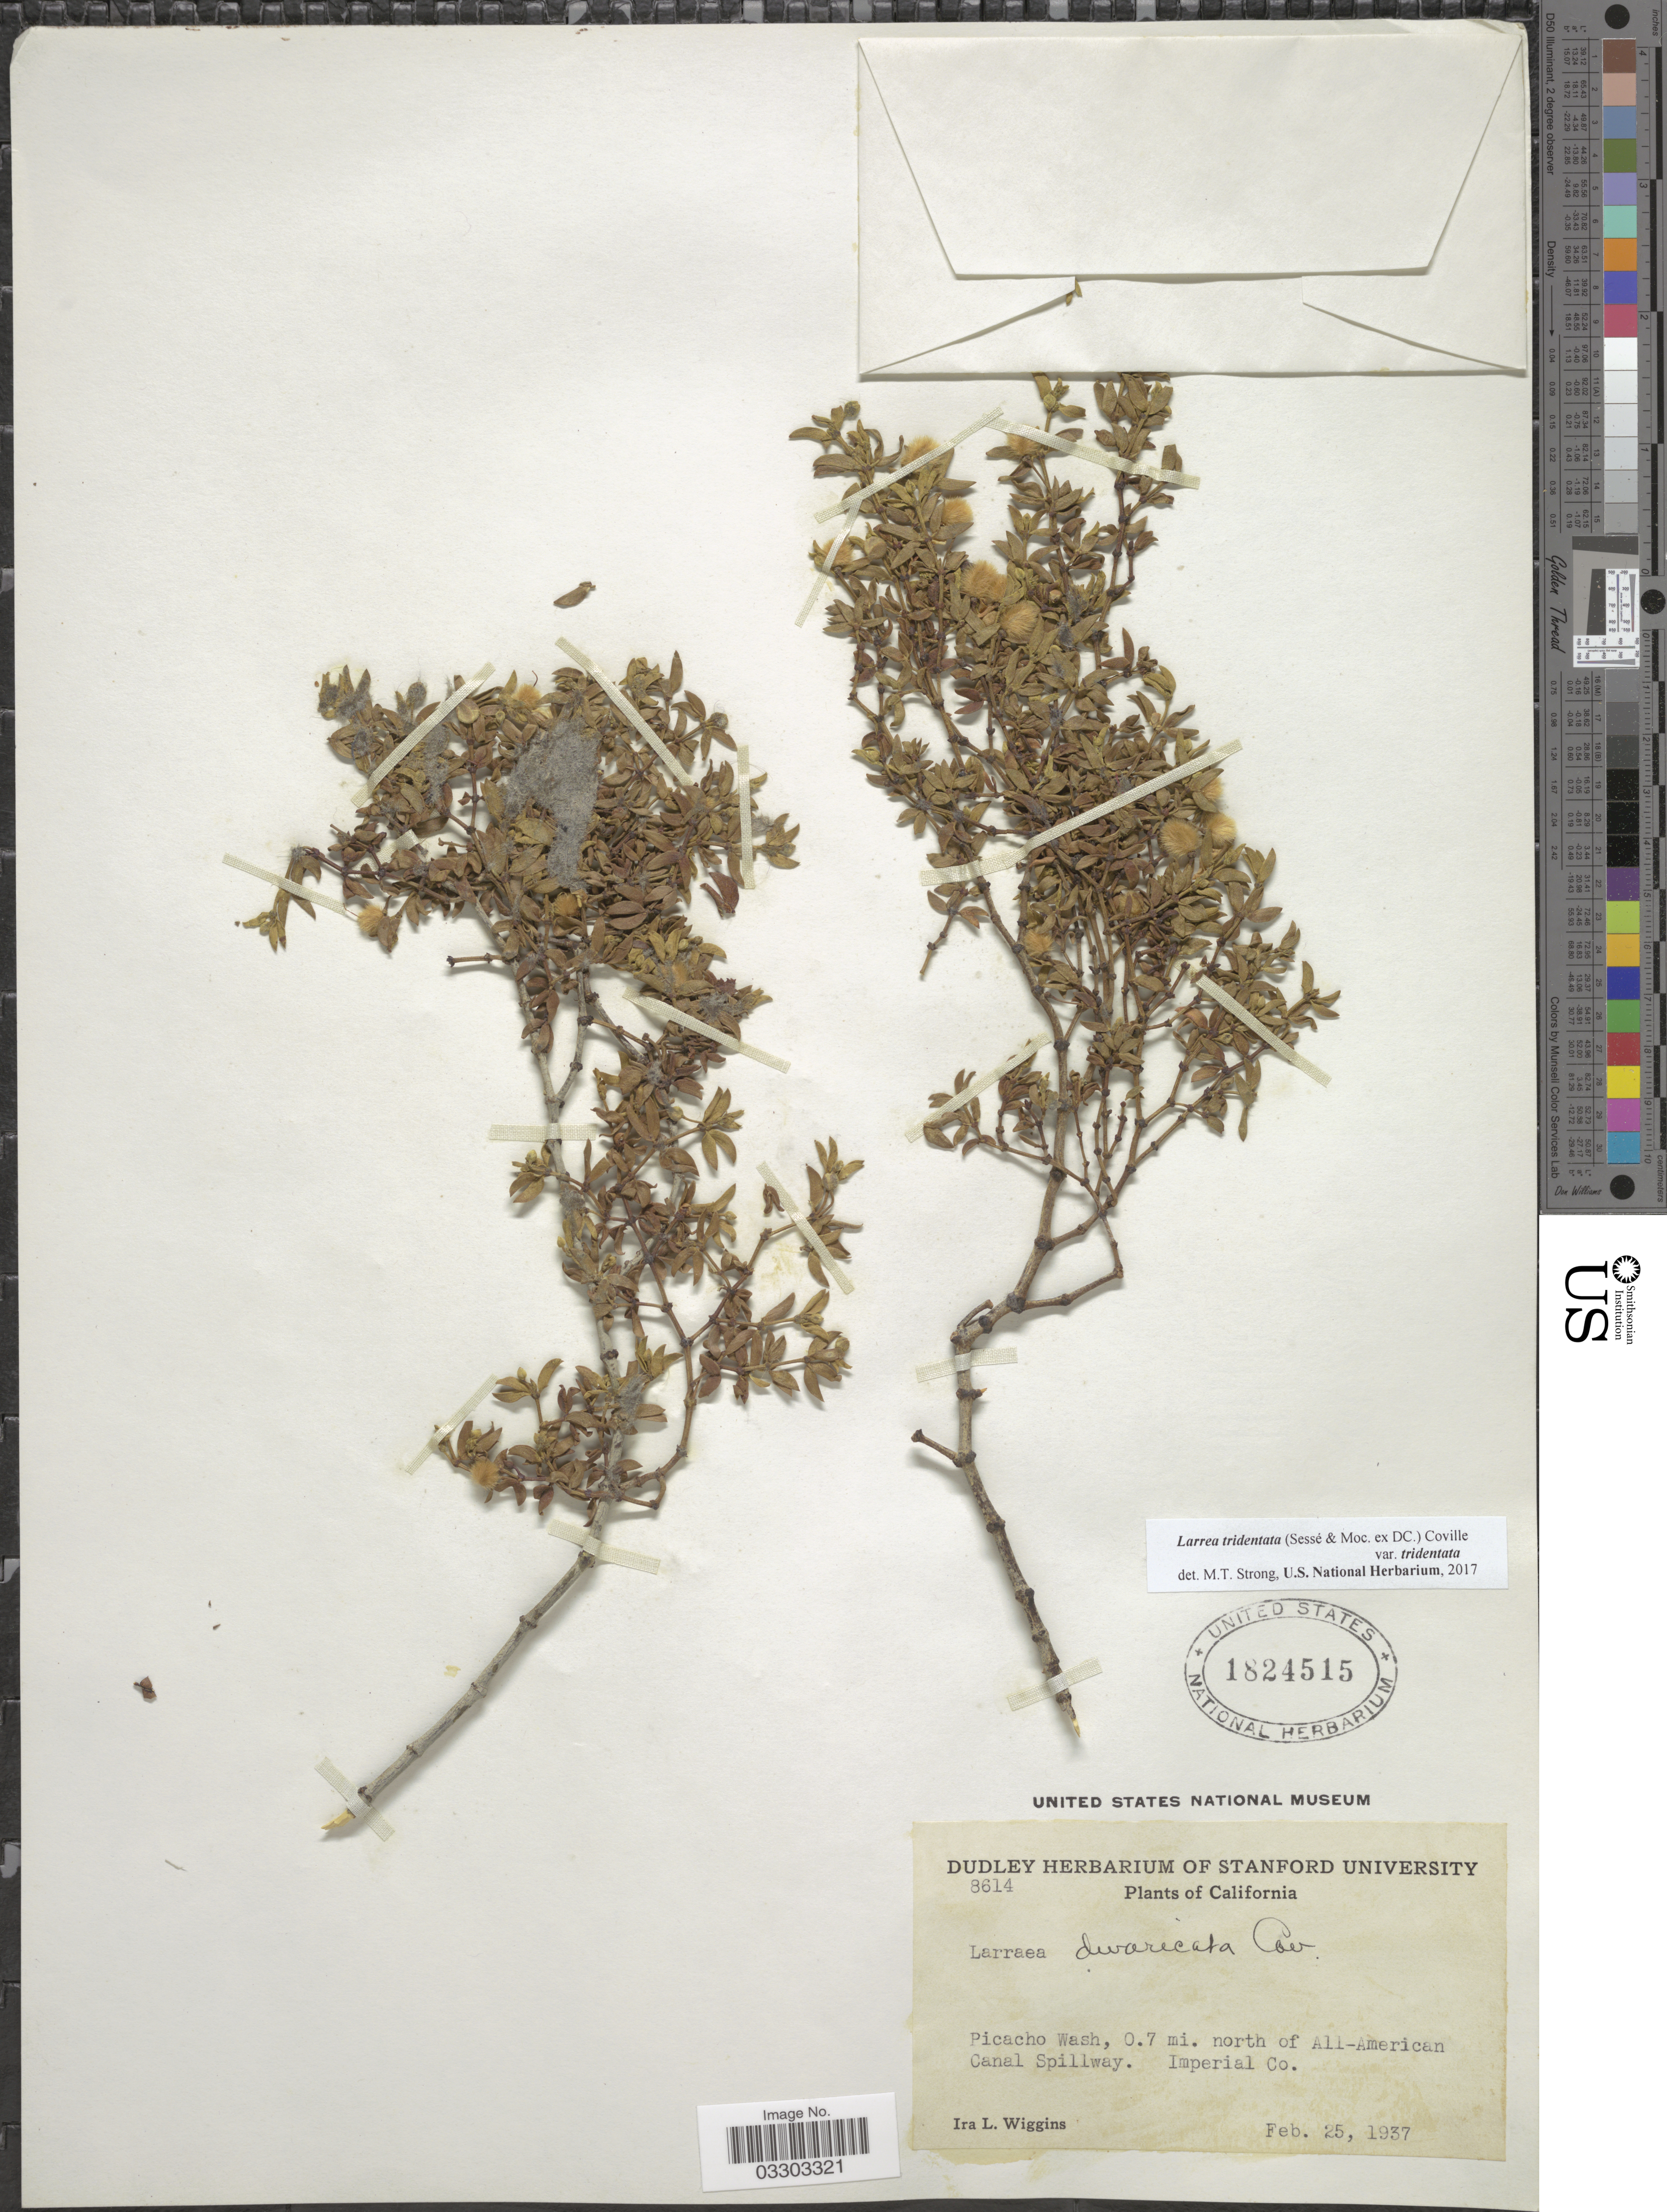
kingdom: Plantae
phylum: Tracheophyta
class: Magnoliopsida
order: Zygophyllales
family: Zygophyllaceae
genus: Larrea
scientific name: Larrea tridentata var. tridentata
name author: (Sessé & Moc. ex DC.) Coville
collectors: I. L. Wiggins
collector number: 8614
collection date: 1937-02-25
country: United States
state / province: California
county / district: Imperial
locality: Picacho Wash, 0.7 mi. north of All-American Canal Spillway. Imperial Co.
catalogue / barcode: US 1824515